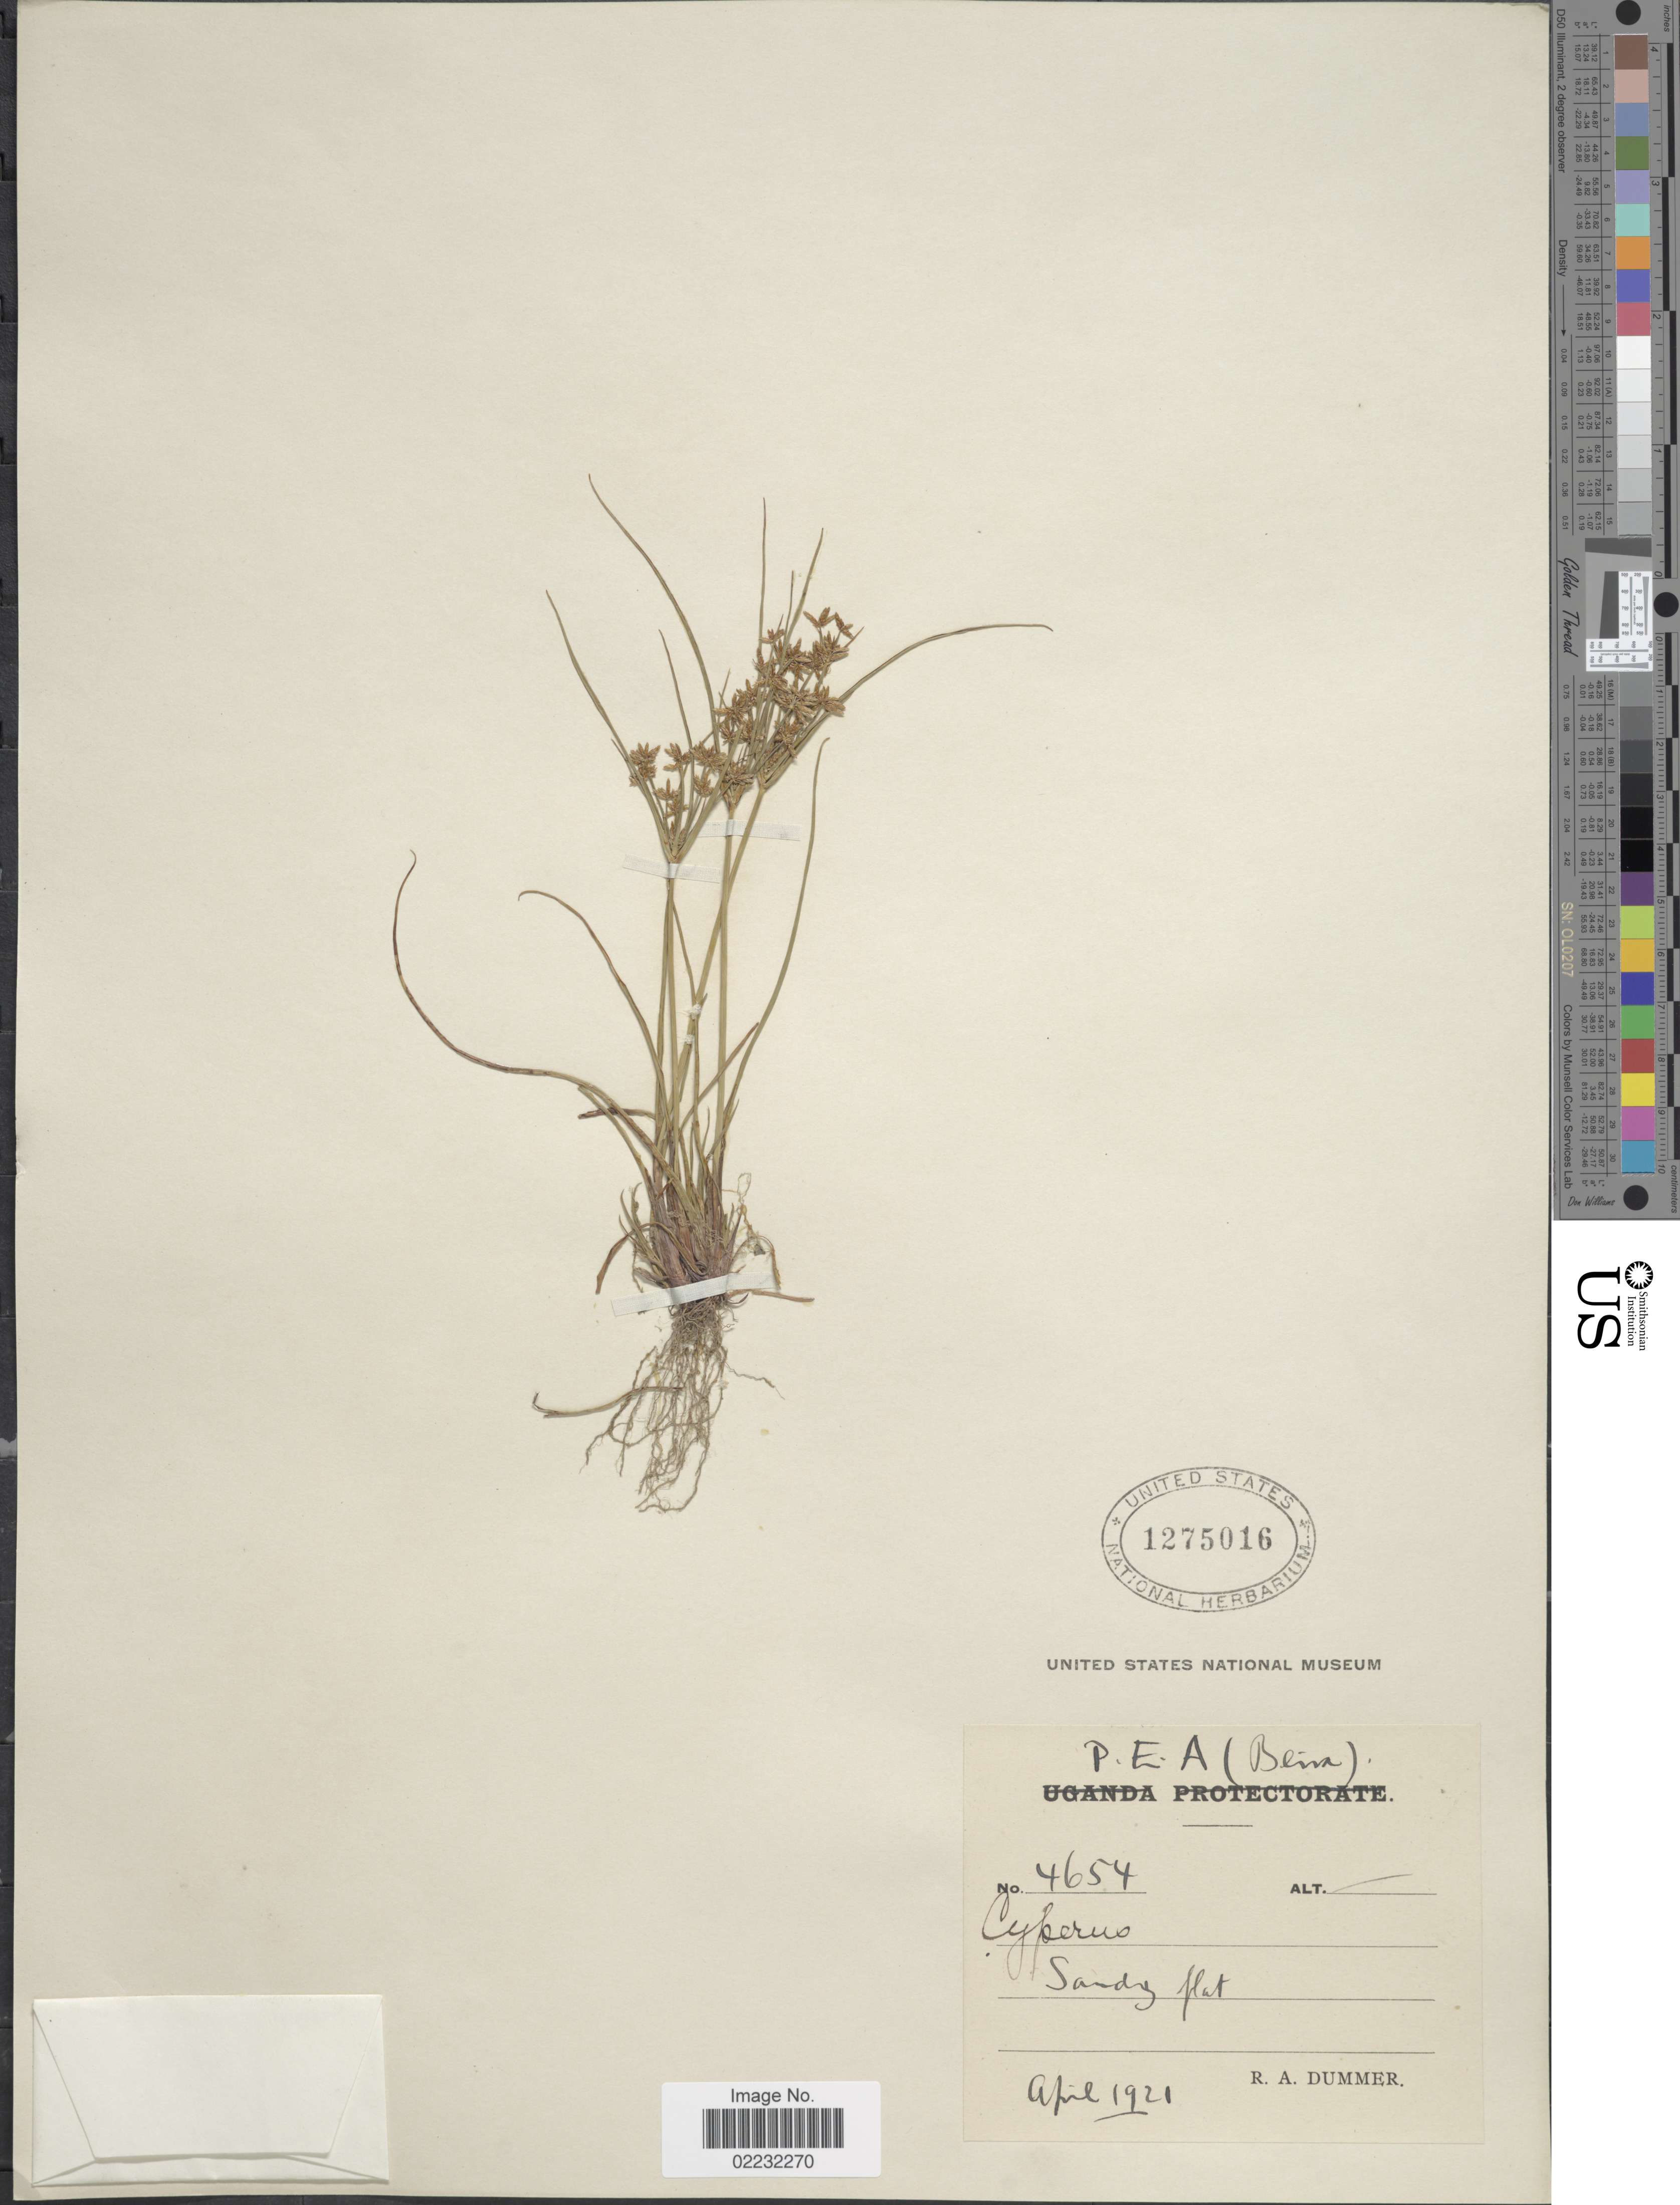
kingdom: Plantae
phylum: Tracheophyta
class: Liliopsida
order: Poales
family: Cyperaceae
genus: Cyperus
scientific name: Cyperus sp.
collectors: R. Dümmer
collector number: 4654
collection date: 1921-04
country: Mozambique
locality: P.E.A., Beira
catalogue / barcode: US 1275016